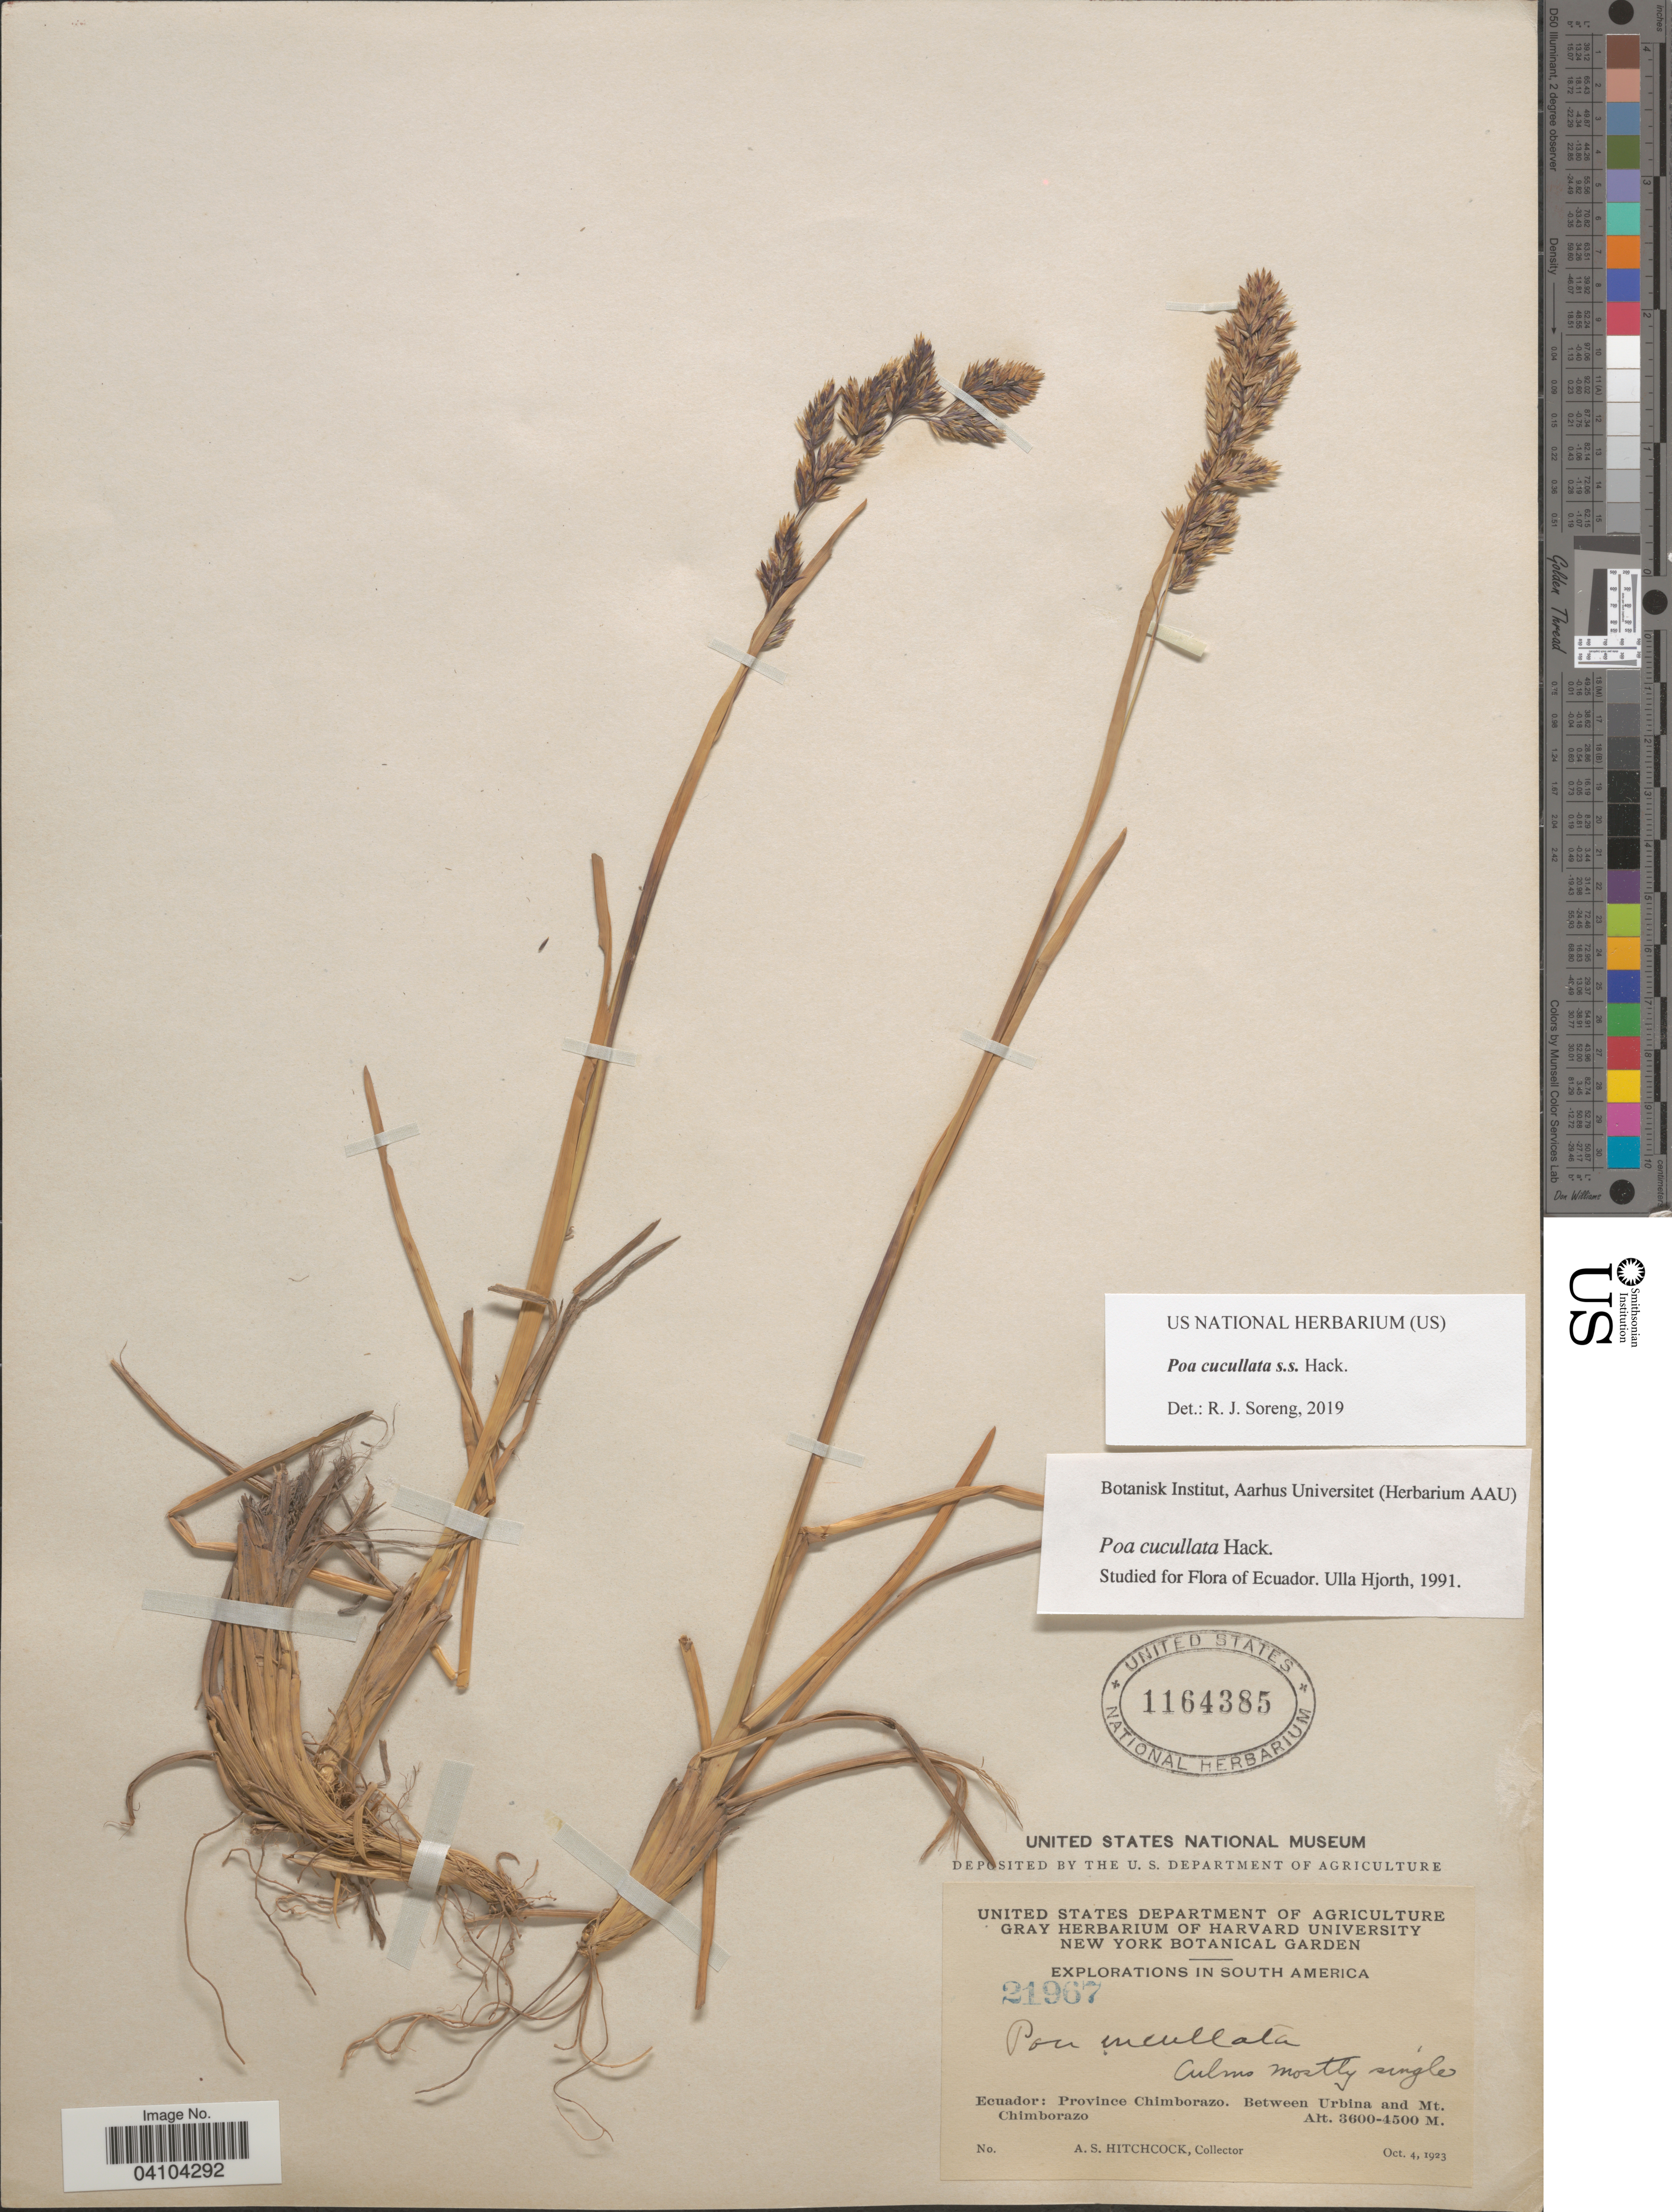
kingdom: Plantae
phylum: Tracheophyta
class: Liliopsida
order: Poales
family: Poaceae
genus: Poa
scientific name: Poa cucullata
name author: Hack.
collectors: A. S. Hitchcock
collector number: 21967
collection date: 1923-10-04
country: Ecuador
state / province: Chimborazo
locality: Explorations in South America. Between Urbina and Mt. Chimborazo.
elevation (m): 3600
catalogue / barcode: US 1164385